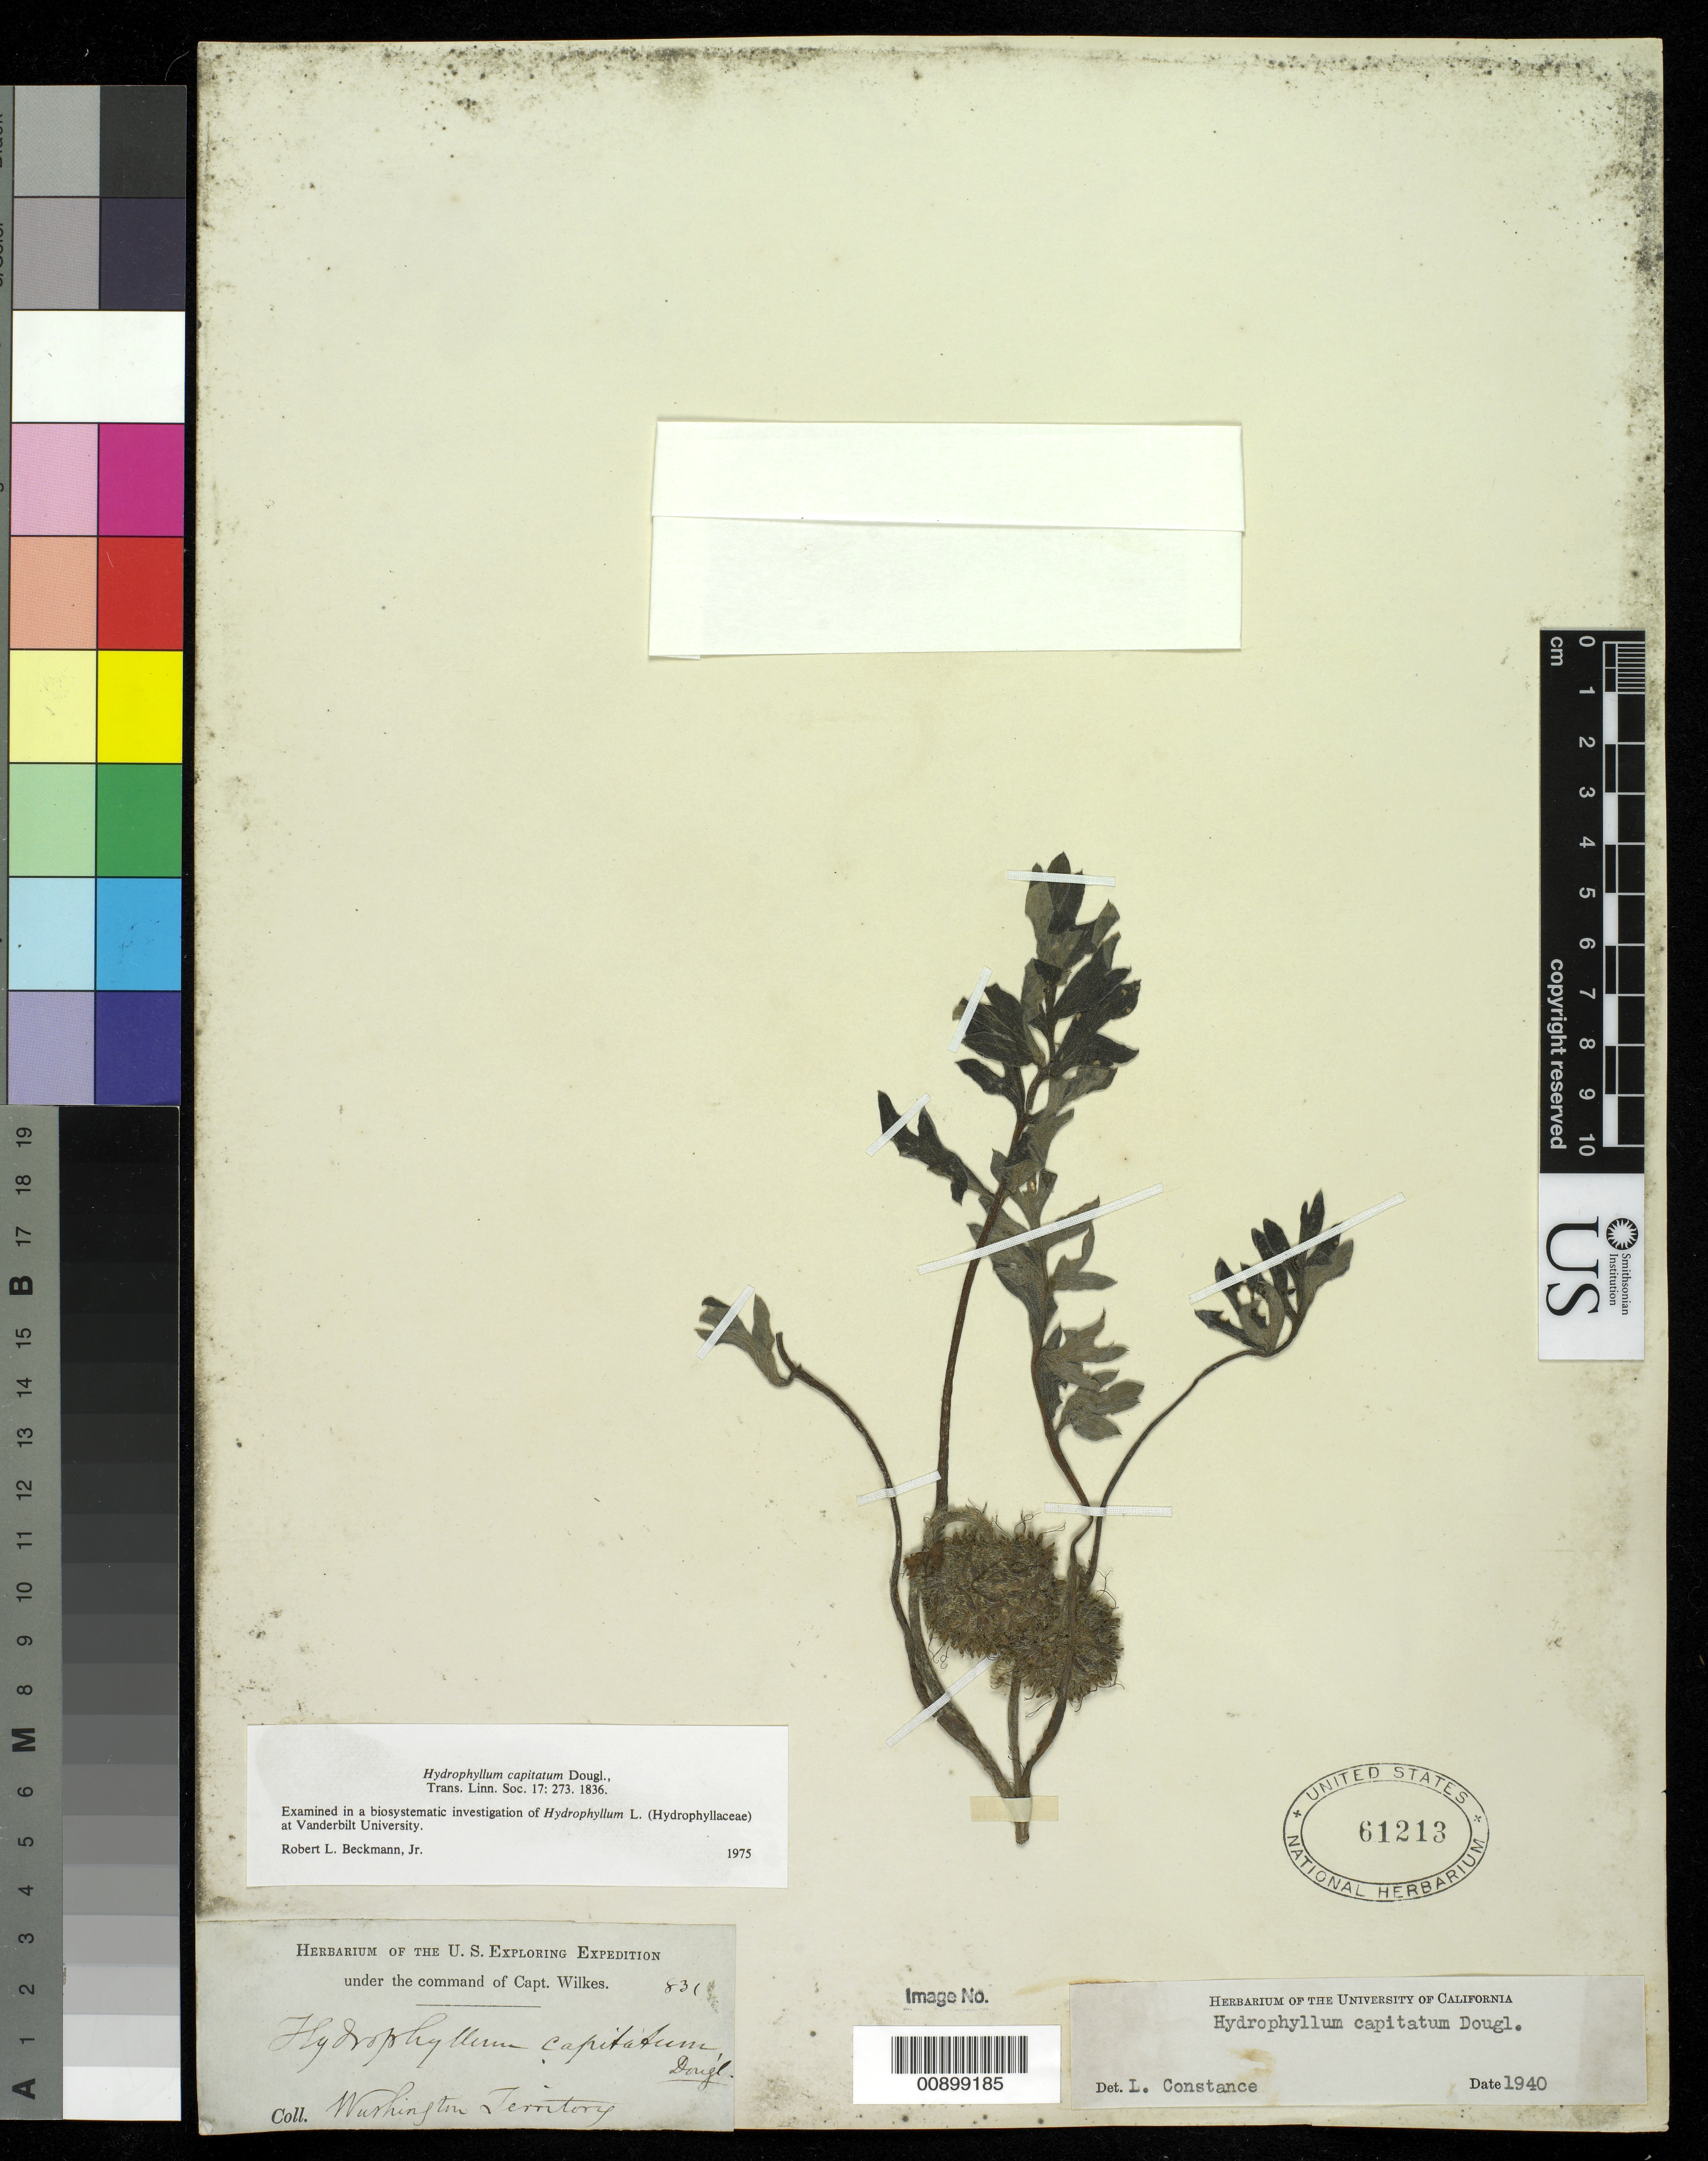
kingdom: Plantae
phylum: Tracheophyta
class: Magnoliopsida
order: Boraginales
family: Hydrophyllaceae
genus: Hydrophyllum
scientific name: Hydrophyllum capitatum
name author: Douglas ex Benth.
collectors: Wilkes Explor. Exped.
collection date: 1838/1842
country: United States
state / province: Washington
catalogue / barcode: US 61213